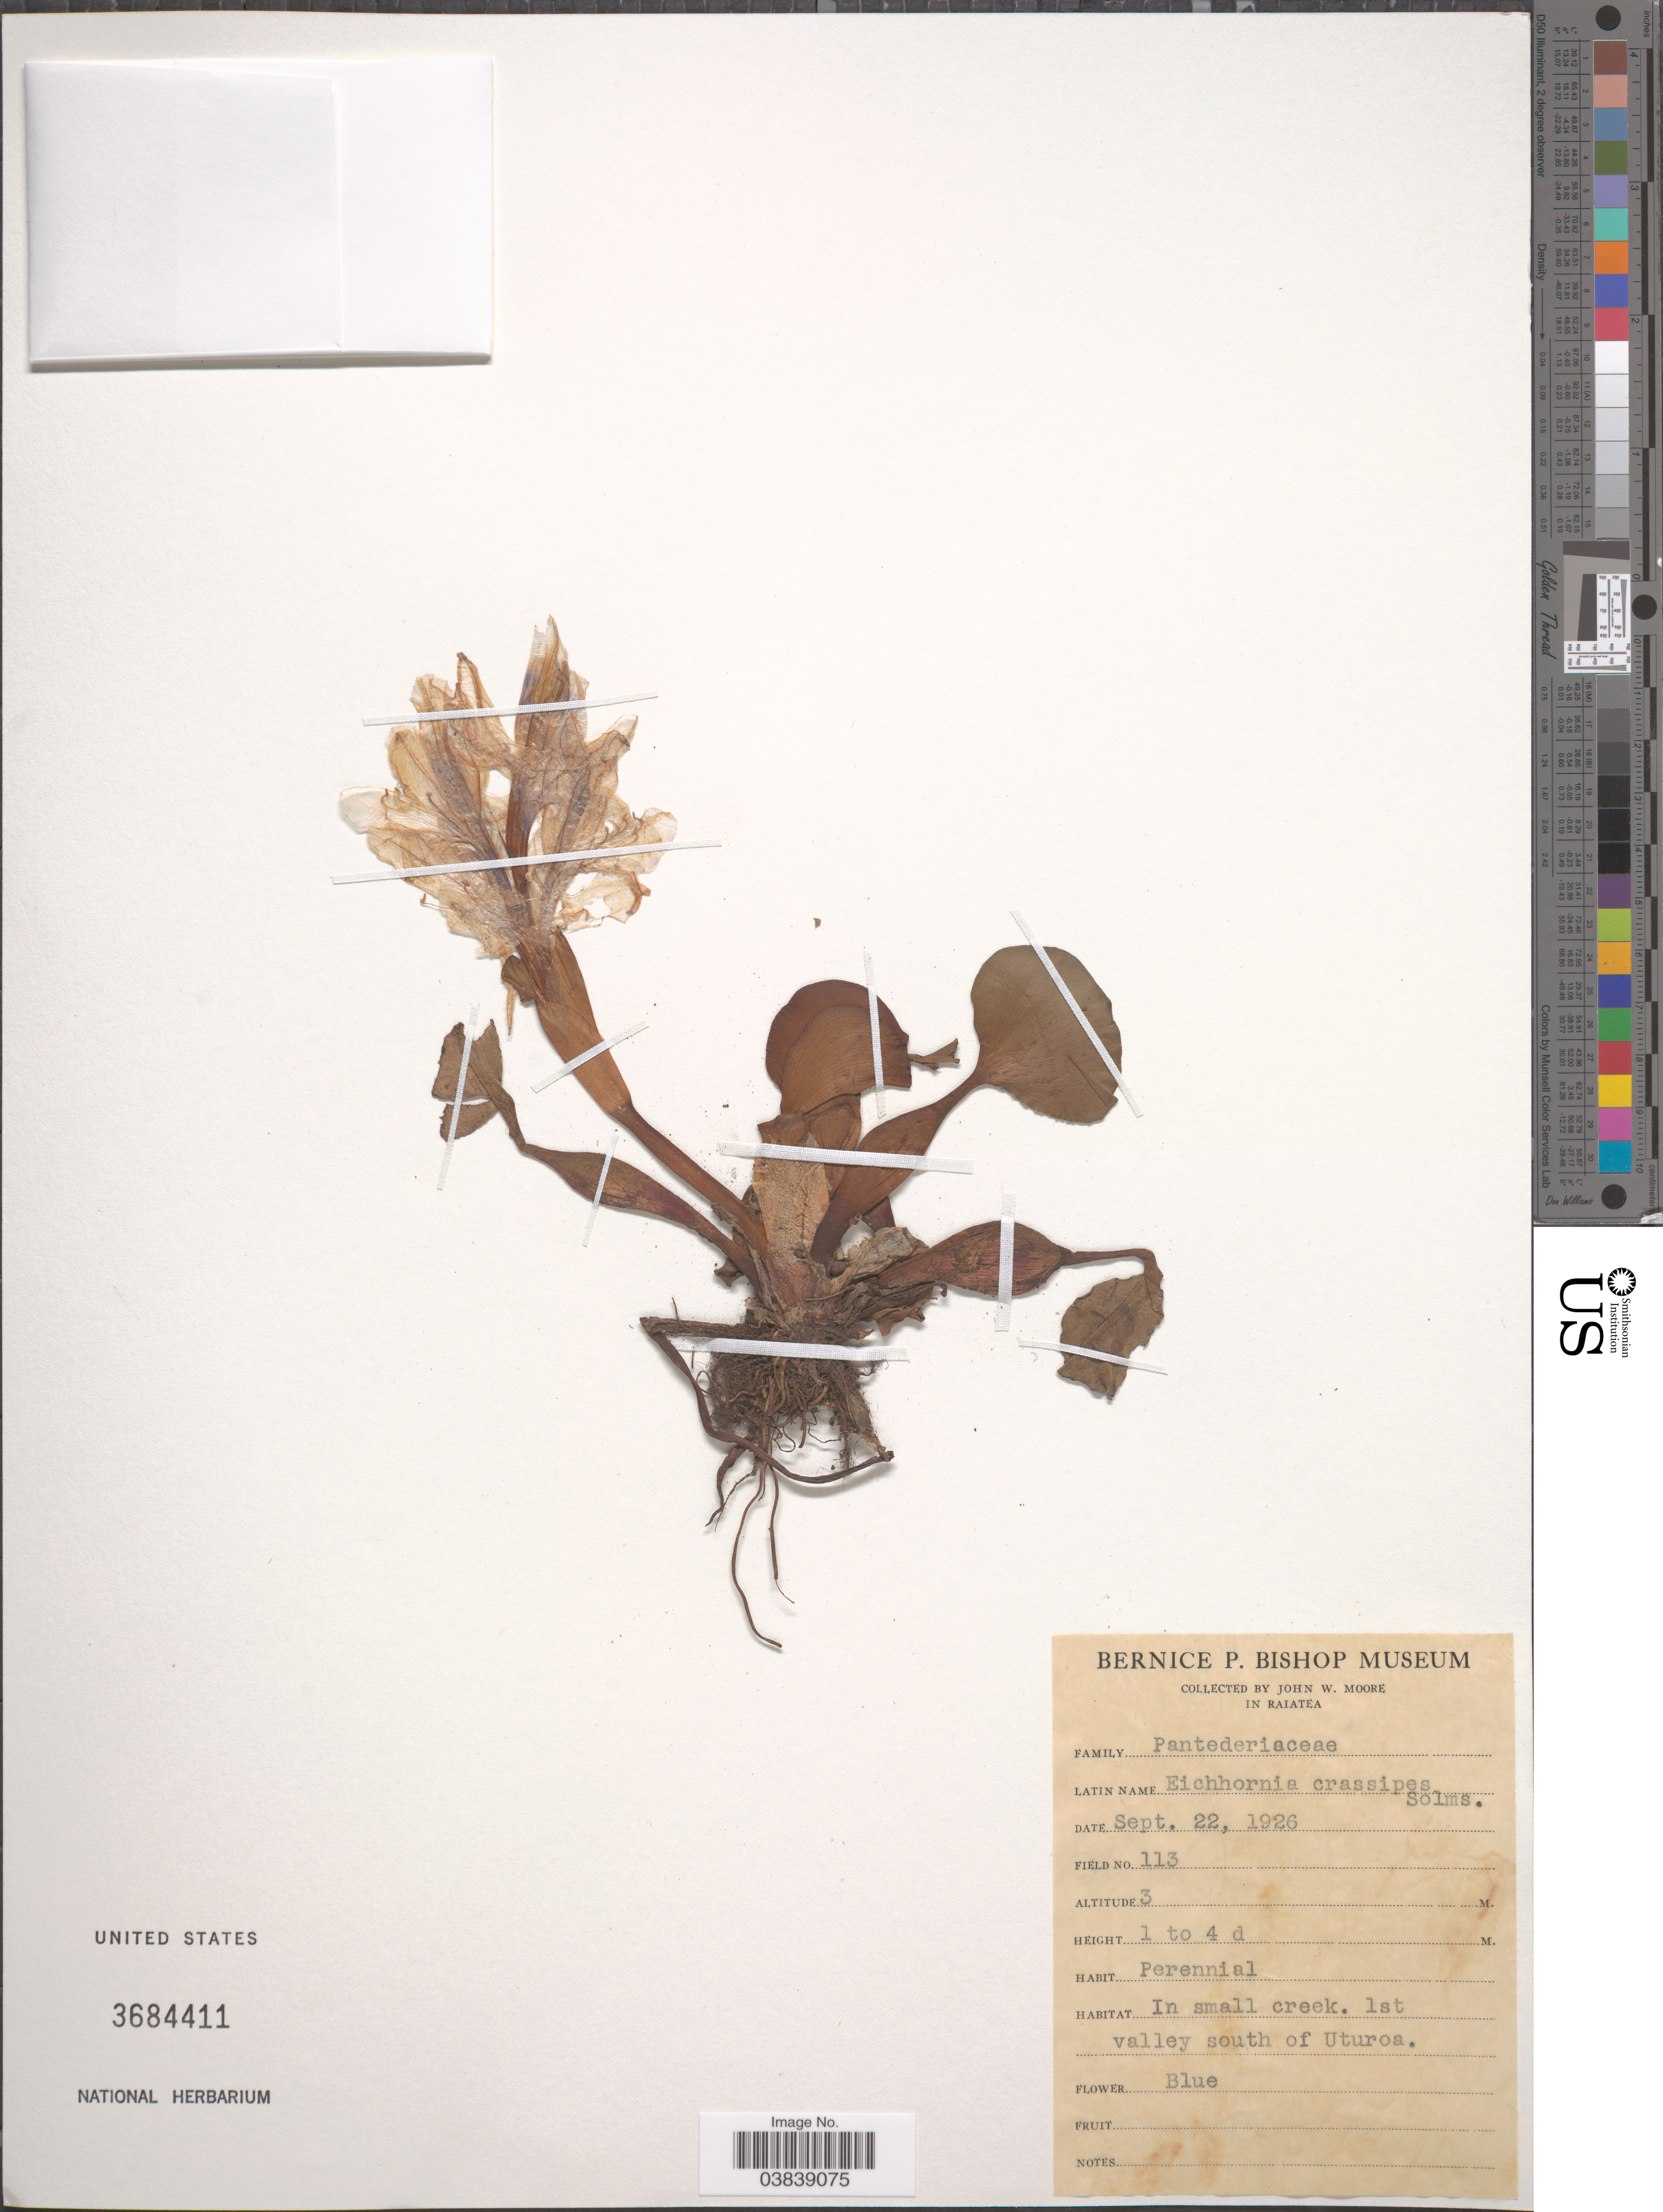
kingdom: Plantae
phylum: Tracheophyta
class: Liliopsida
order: Commelinales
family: Pontederiaceae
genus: Eichhornia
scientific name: Eichhornia crassipes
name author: (Mart.) Solms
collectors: J. Moore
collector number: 113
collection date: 1926-09-22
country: French Polynesia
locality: Raiatea. 1st valley south of Uturoa.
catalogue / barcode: US 3684411